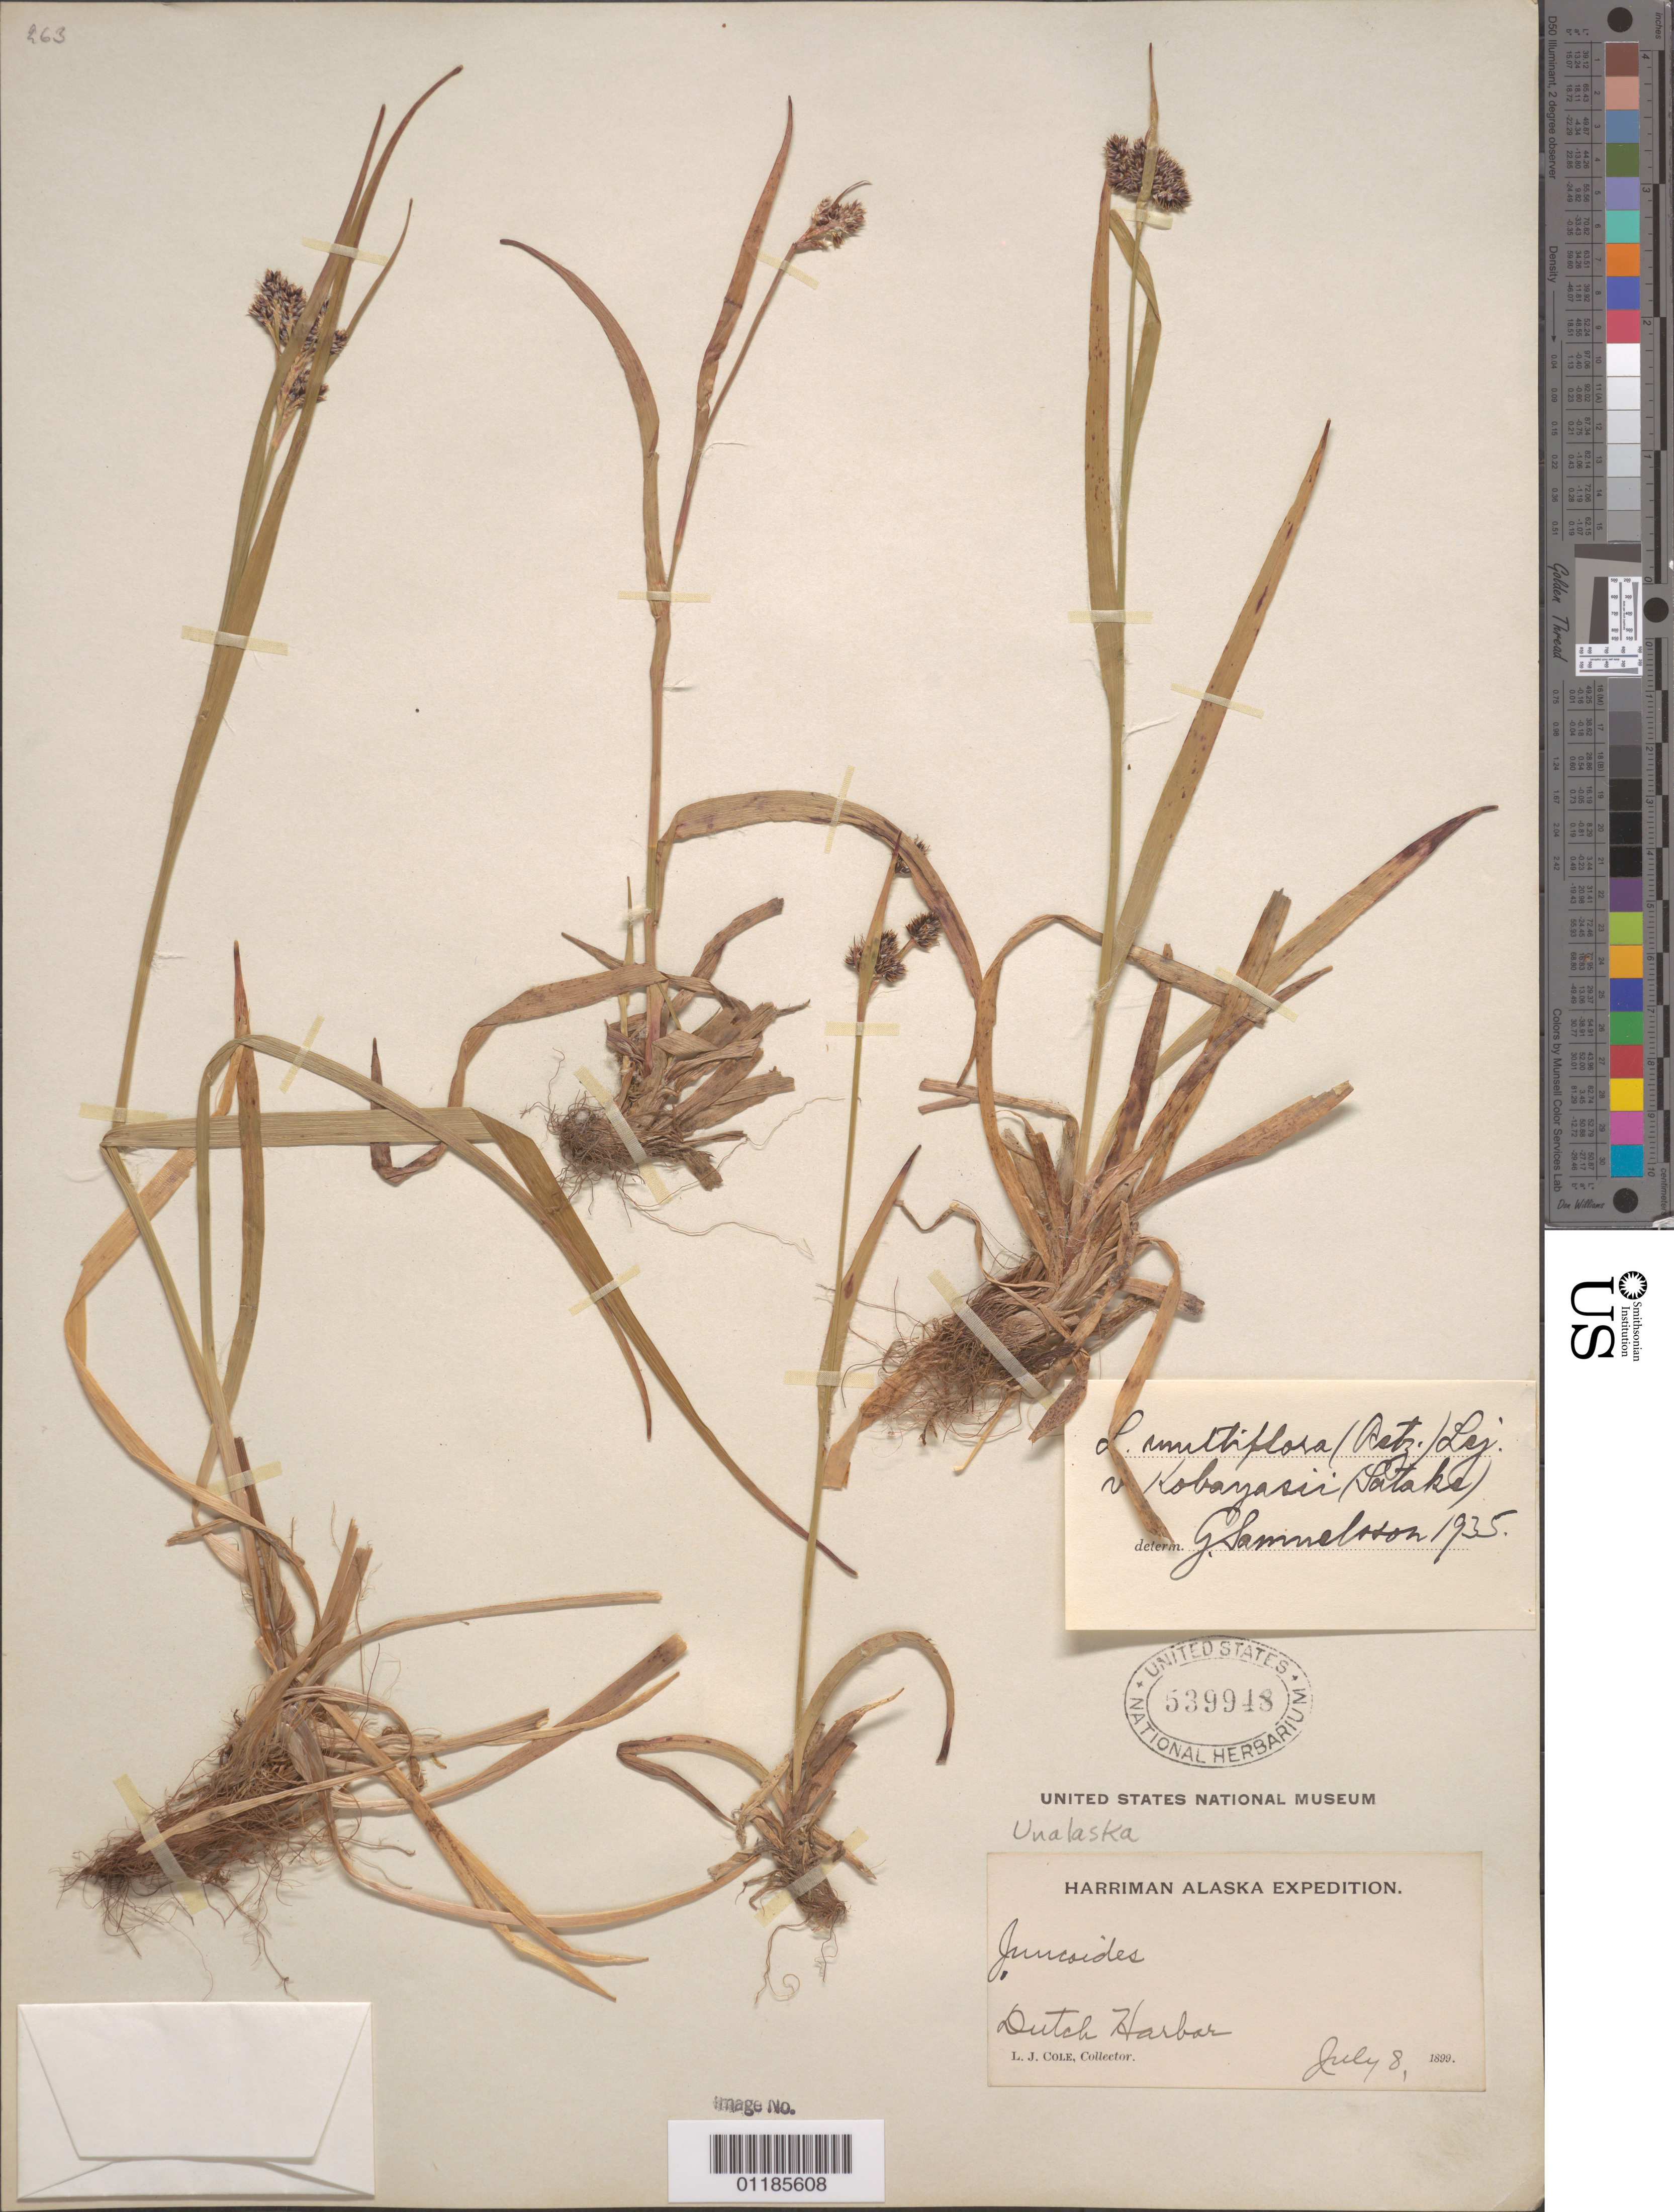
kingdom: Plantae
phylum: Tracheophyta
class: Liliopsida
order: Poales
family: Juncaceae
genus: Luzula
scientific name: Luzula multiflora var. kobayasii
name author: (Satake) Sam.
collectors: L. Cole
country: United States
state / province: Alaska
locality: Dutch Harbor.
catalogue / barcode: US 539948